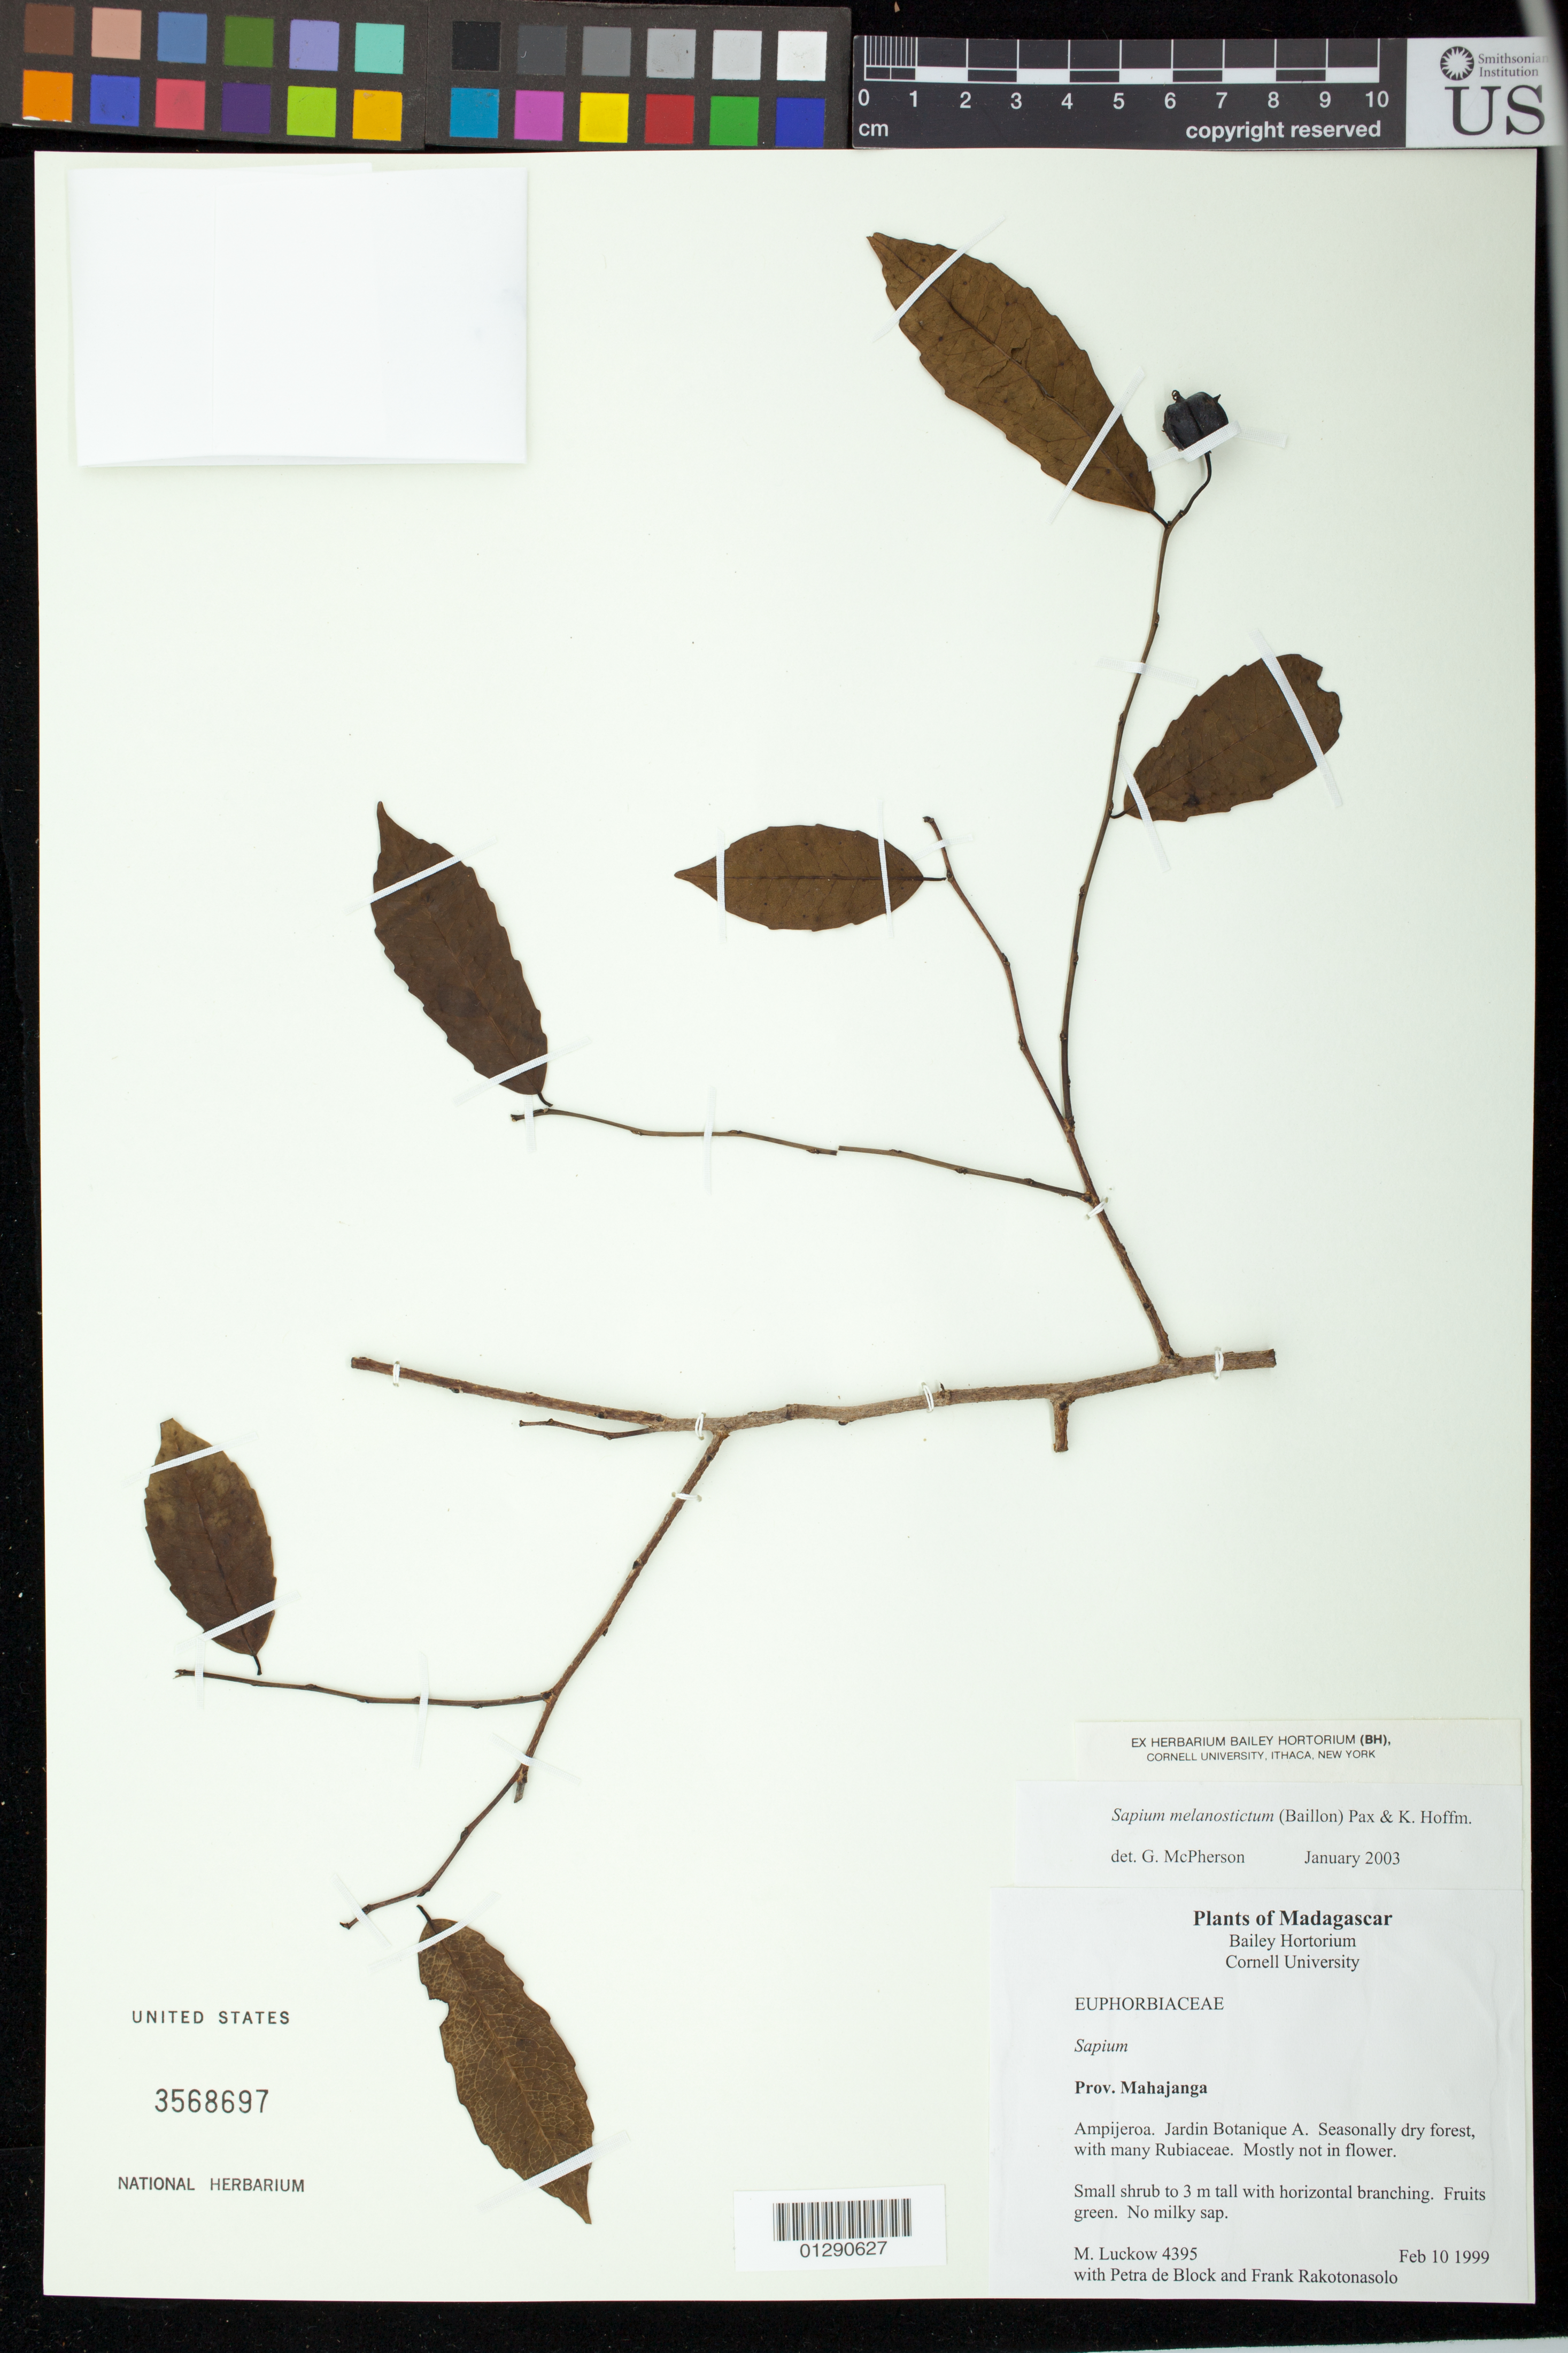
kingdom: Plantae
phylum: Tracheophyta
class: Magnoliopsida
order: Malpighiales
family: Euphorbiaceae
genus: Sapium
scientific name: Sapium melanostictum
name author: (Baill.) Pax & K. Hoffm.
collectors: M. A. Luckow, P. De Block & F. Rakotonasolo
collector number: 4395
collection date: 1999-02-10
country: Madagascar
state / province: Boeny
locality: Prov. Mahajanga, ampijeroa. Jardin Botanique A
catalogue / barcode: US 3568697